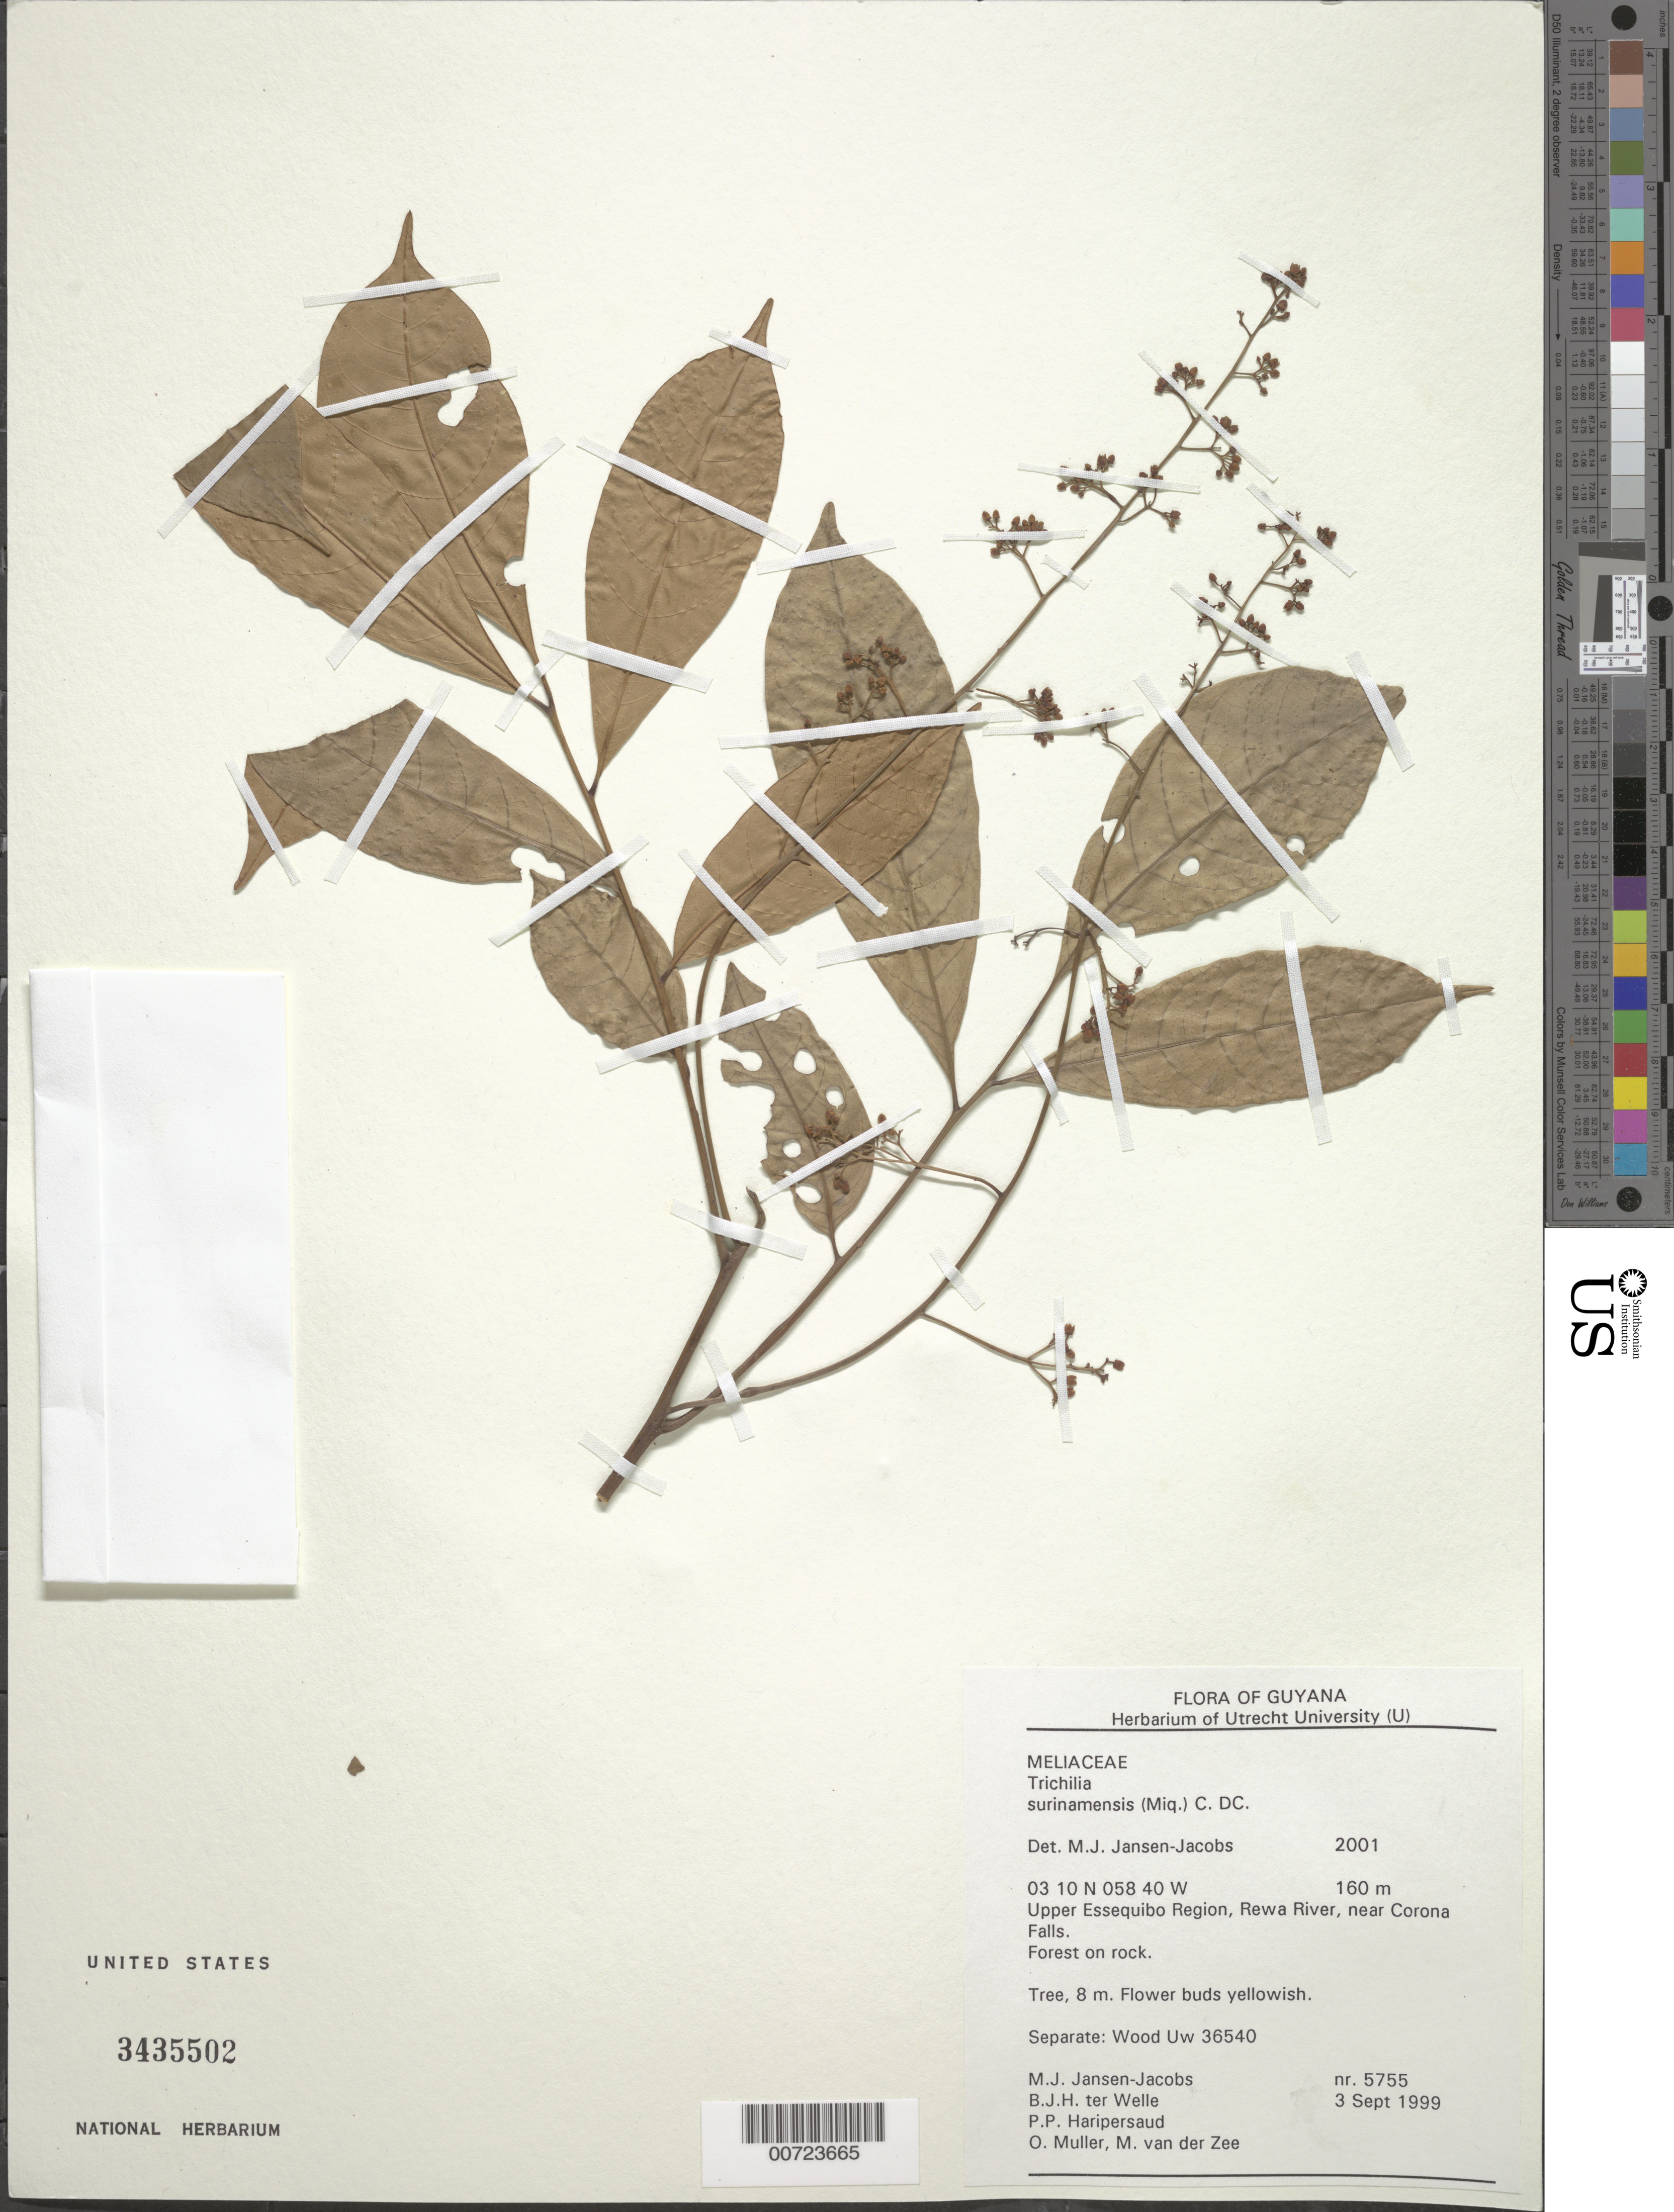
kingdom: Plantae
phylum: Tracheophyta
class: Magnoliopsida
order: Sapindales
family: Meliaceae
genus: Trichilia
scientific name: Trichilia surinamensis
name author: (Miq.) C. DC.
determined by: Jansen-Jacobs, M. J., (U), Nationaal Herbarium Nederland, Utrecht University branch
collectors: M. J. Jansen-Jacobs, B. Welle, P. Haripersaud, O. Muller & M. van der Zee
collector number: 5755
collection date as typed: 3-Sep-99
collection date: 1999-09-03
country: Guyana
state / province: U. Takutu-U. Essequibo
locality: Rewa River, near Corona Falls, Upper Essequibo Region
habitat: Forest on rock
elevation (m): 160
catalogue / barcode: US 3435502